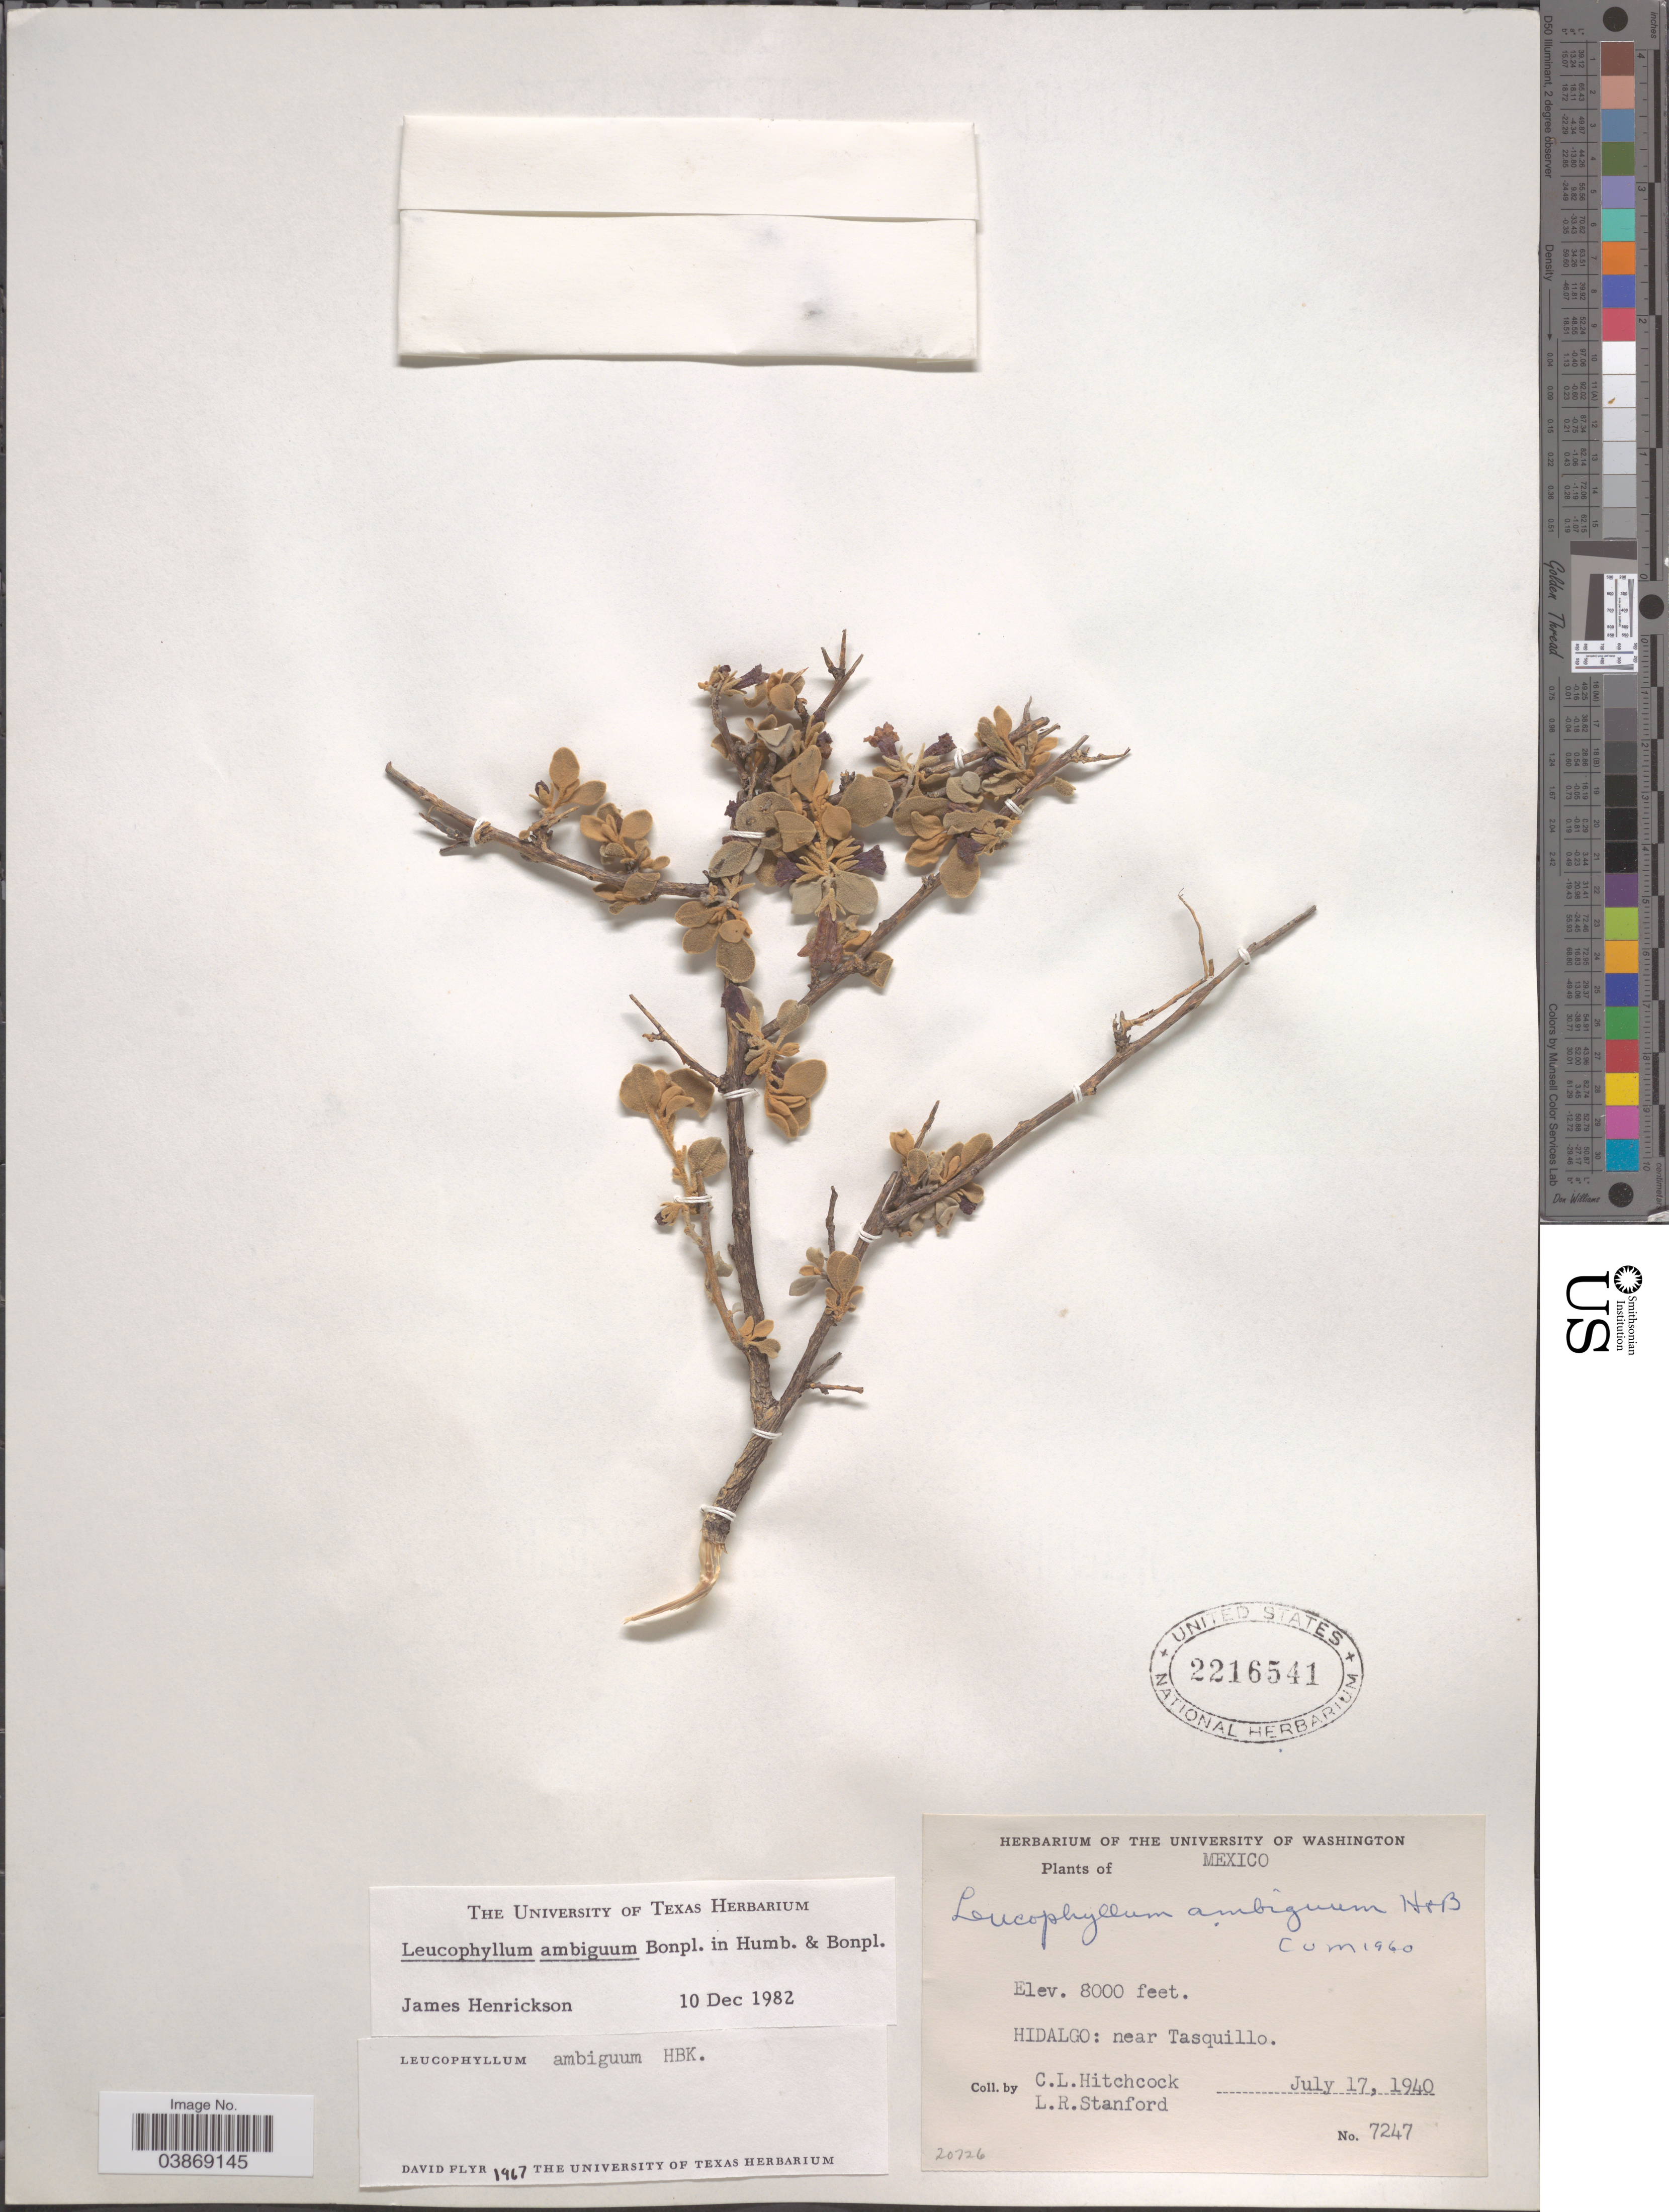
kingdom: Plantae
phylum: Tracheophyta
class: Magnoliopsida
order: Lamiales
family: Scrophulariaceae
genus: Leucophyllum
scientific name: Leucophyllum ambiguum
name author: Bonpl.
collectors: C. L. Hitchcock & L. R. Stanford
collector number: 7247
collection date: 1940-07-17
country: Mexico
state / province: Hidalgo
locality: Near Tasquillo.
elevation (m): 2438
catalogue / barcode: US 2216541